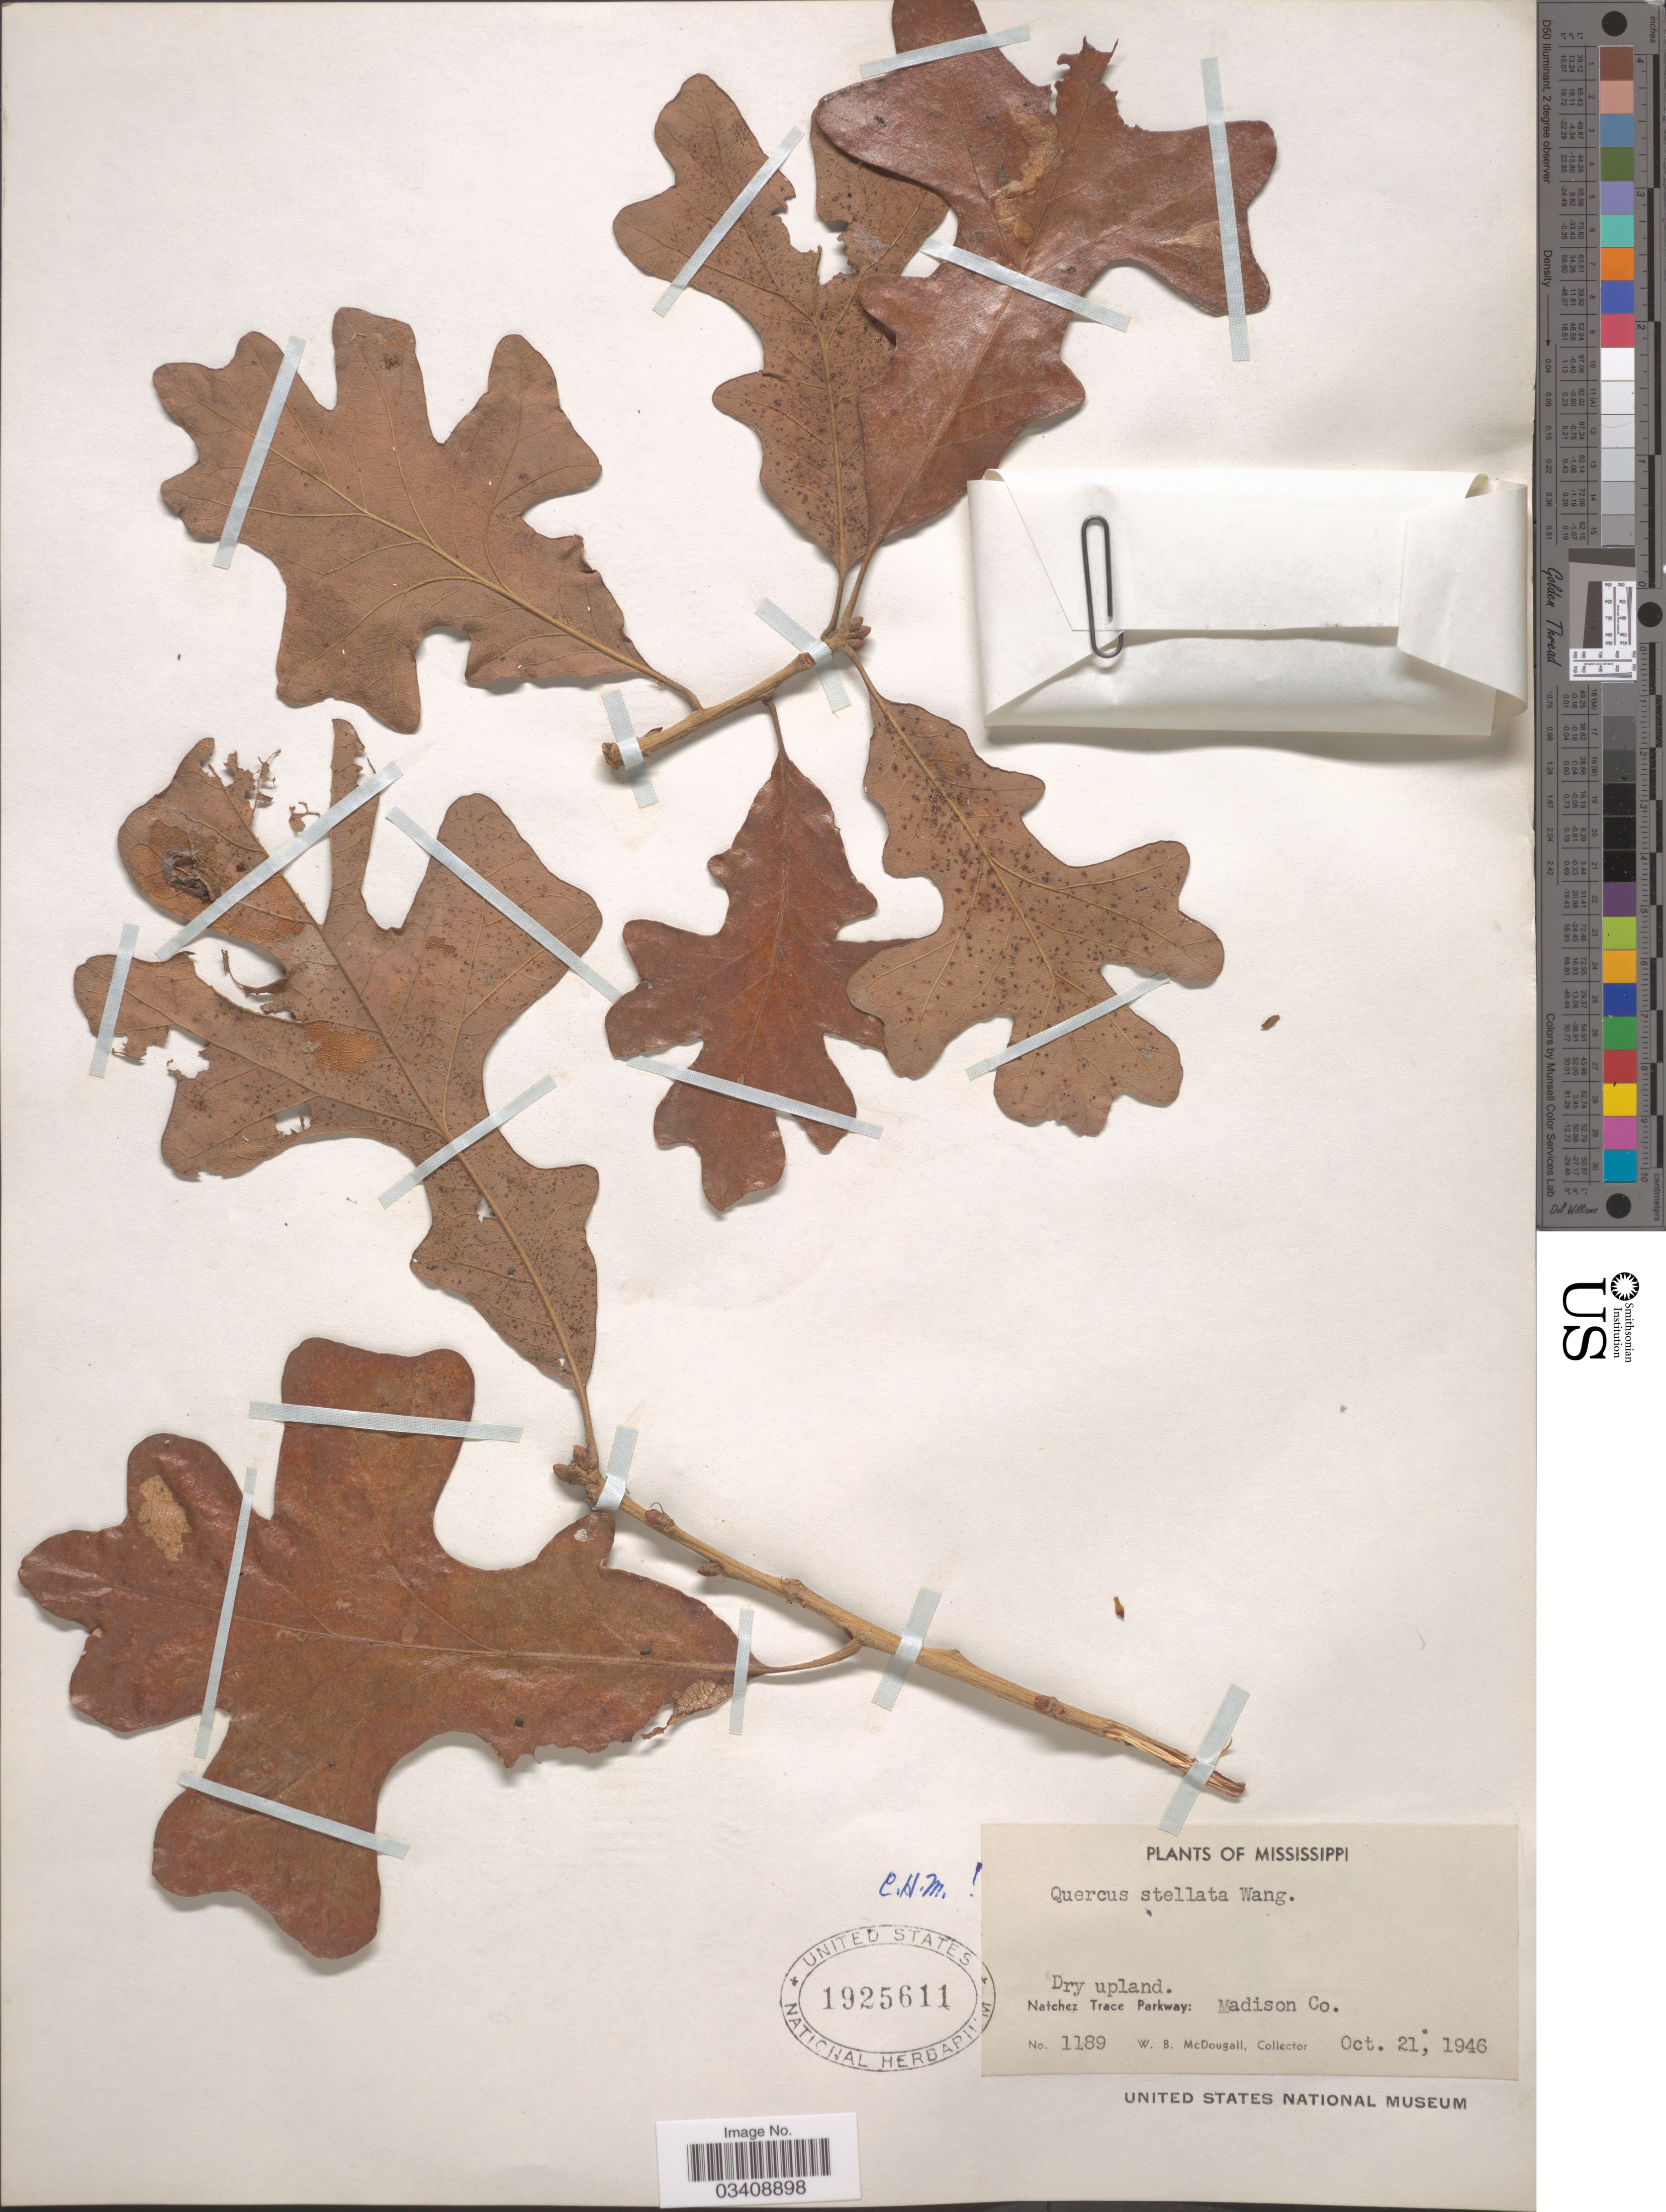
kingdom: Plantae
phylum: Tracheophyta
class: Magnoliopsida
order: Fagales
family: Fagaceae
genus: Quercus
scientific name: Quercus stellata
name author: Wangenh.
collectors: W. B. McDougall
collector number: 1189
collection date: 1946-10-21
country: United States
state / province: Mississippi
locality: Natchez Trace Parkway: Madison Co.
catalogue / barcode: US 1925611